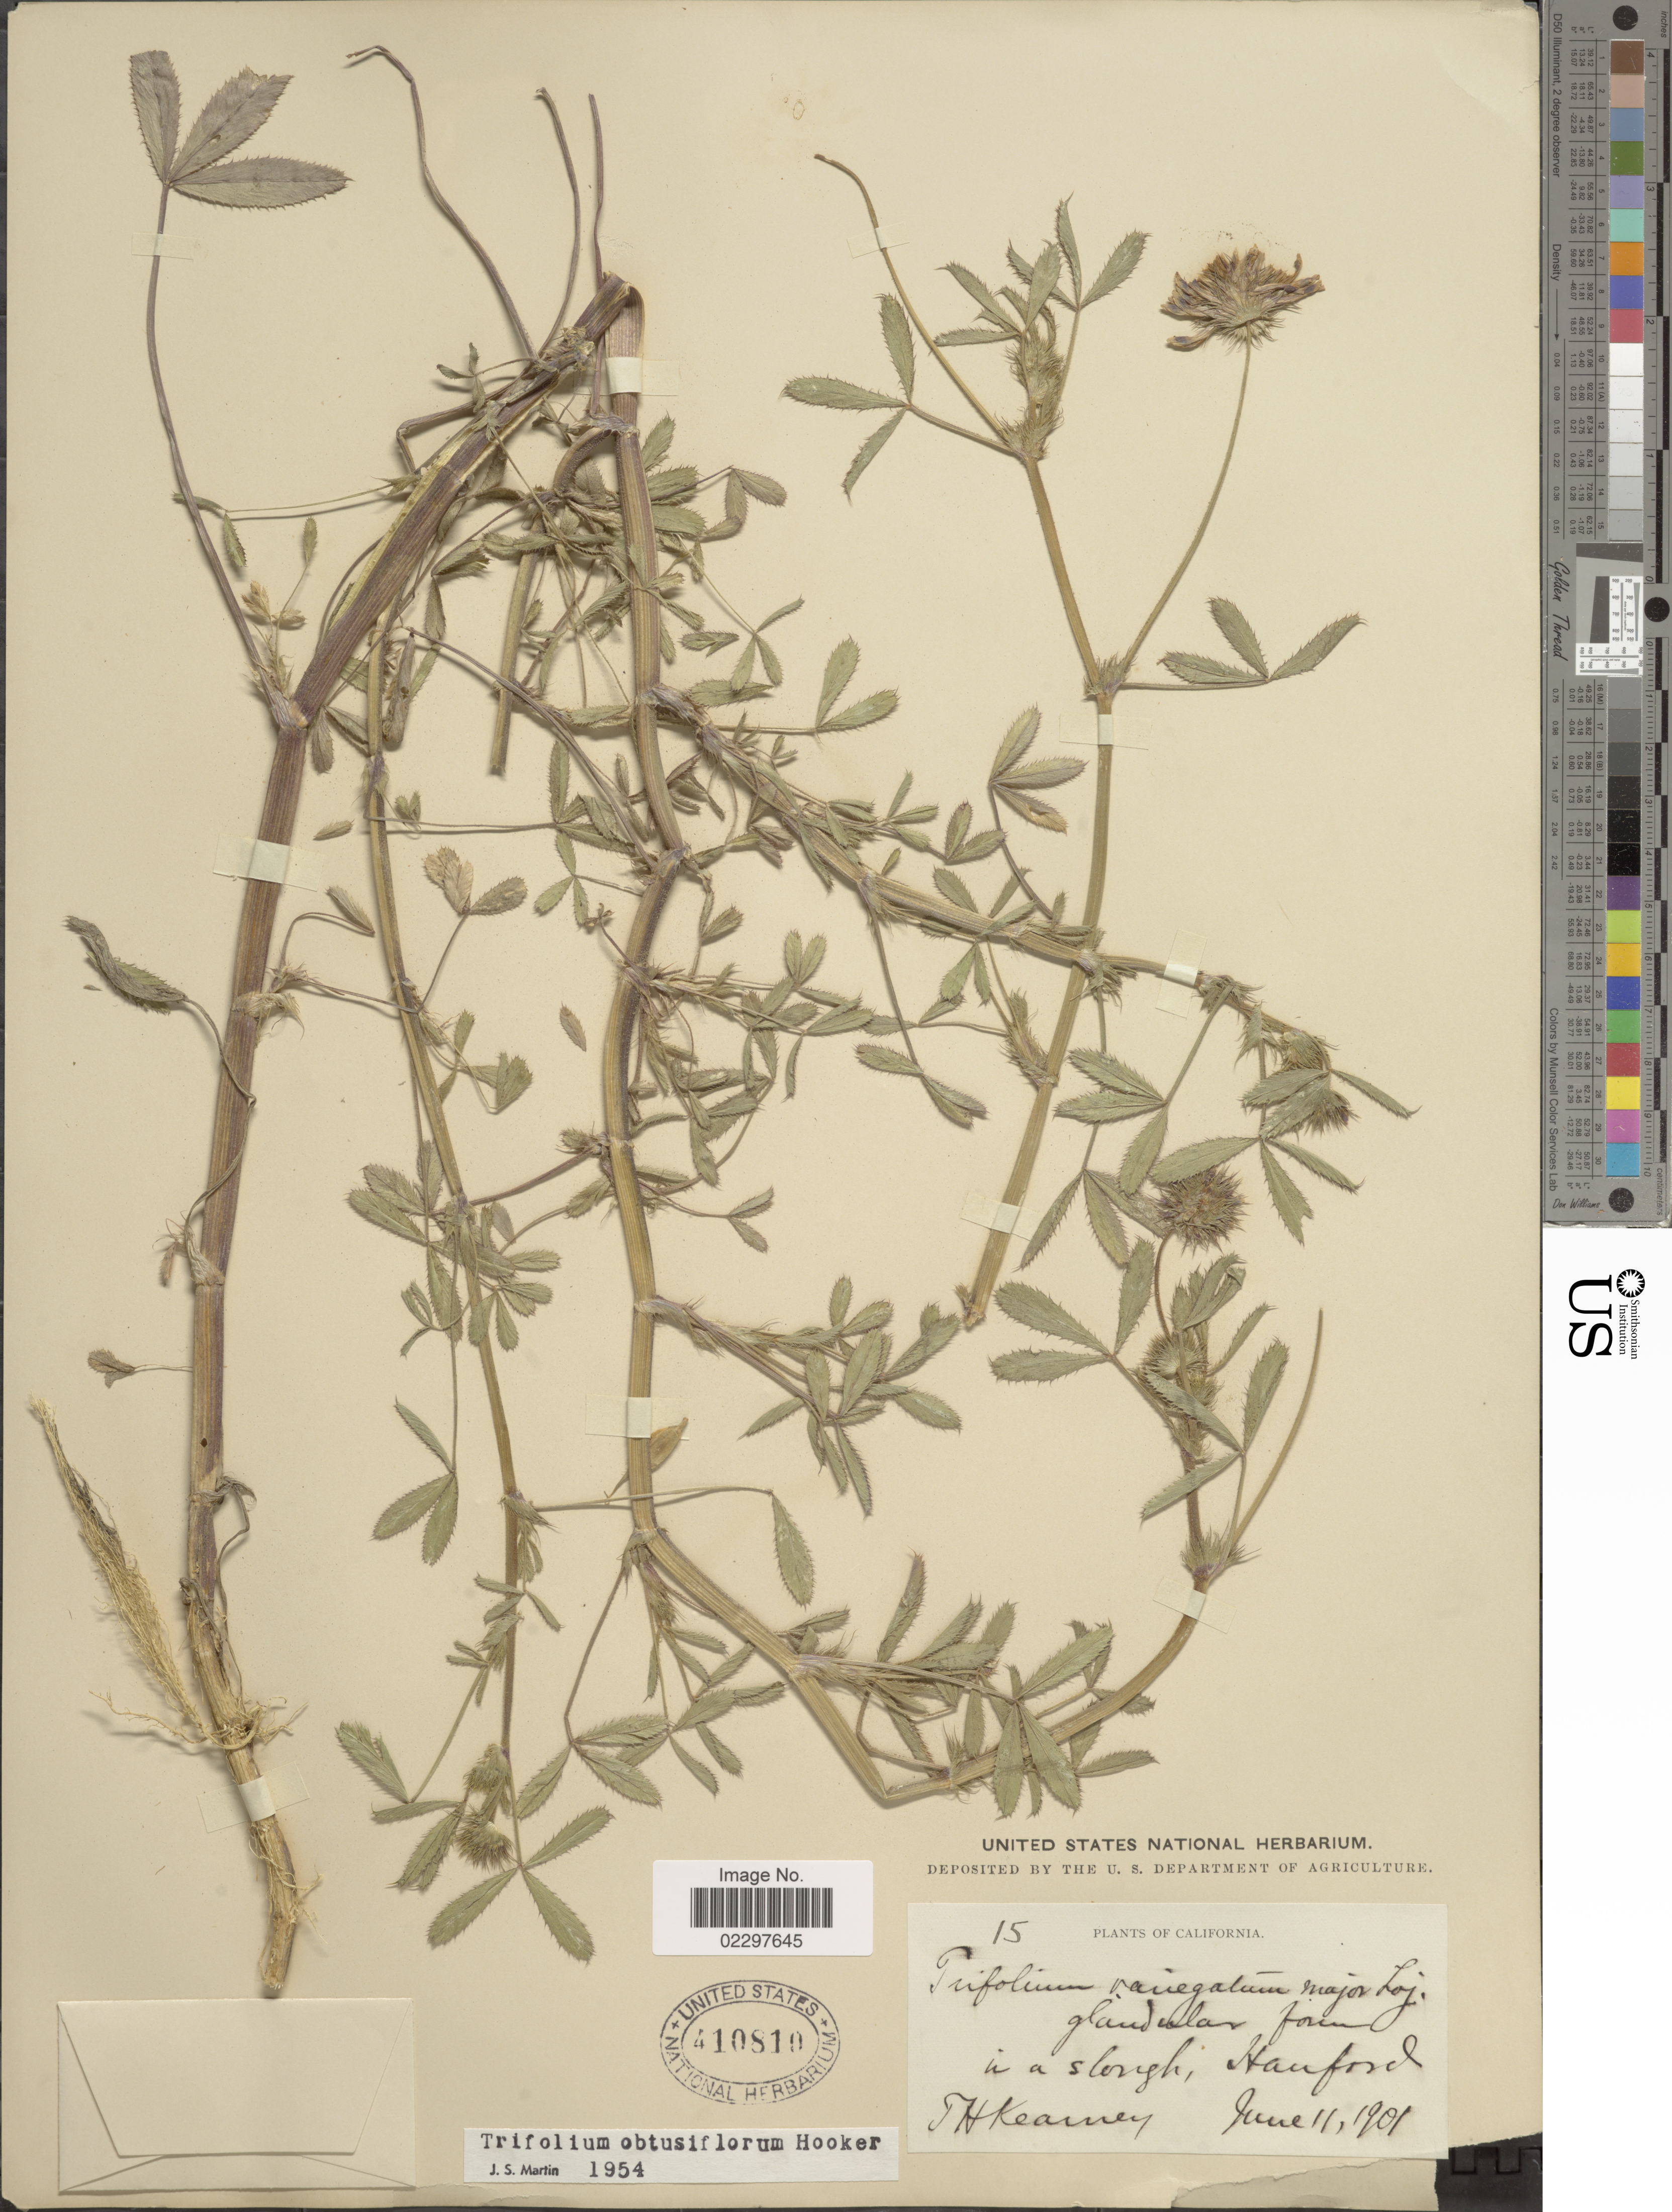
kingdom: Plantae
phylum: Tracheophyta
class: Magnoliopsida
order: Fabales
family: Fabaceae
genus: Trifolium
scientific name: Trifolium obtusiflorum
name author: Hook.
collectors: T. H. Kearney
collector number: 15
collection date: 1901-06-11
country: United States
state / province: California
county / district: Santa Clara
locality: In a slough, Stanford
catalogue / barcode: US 410810